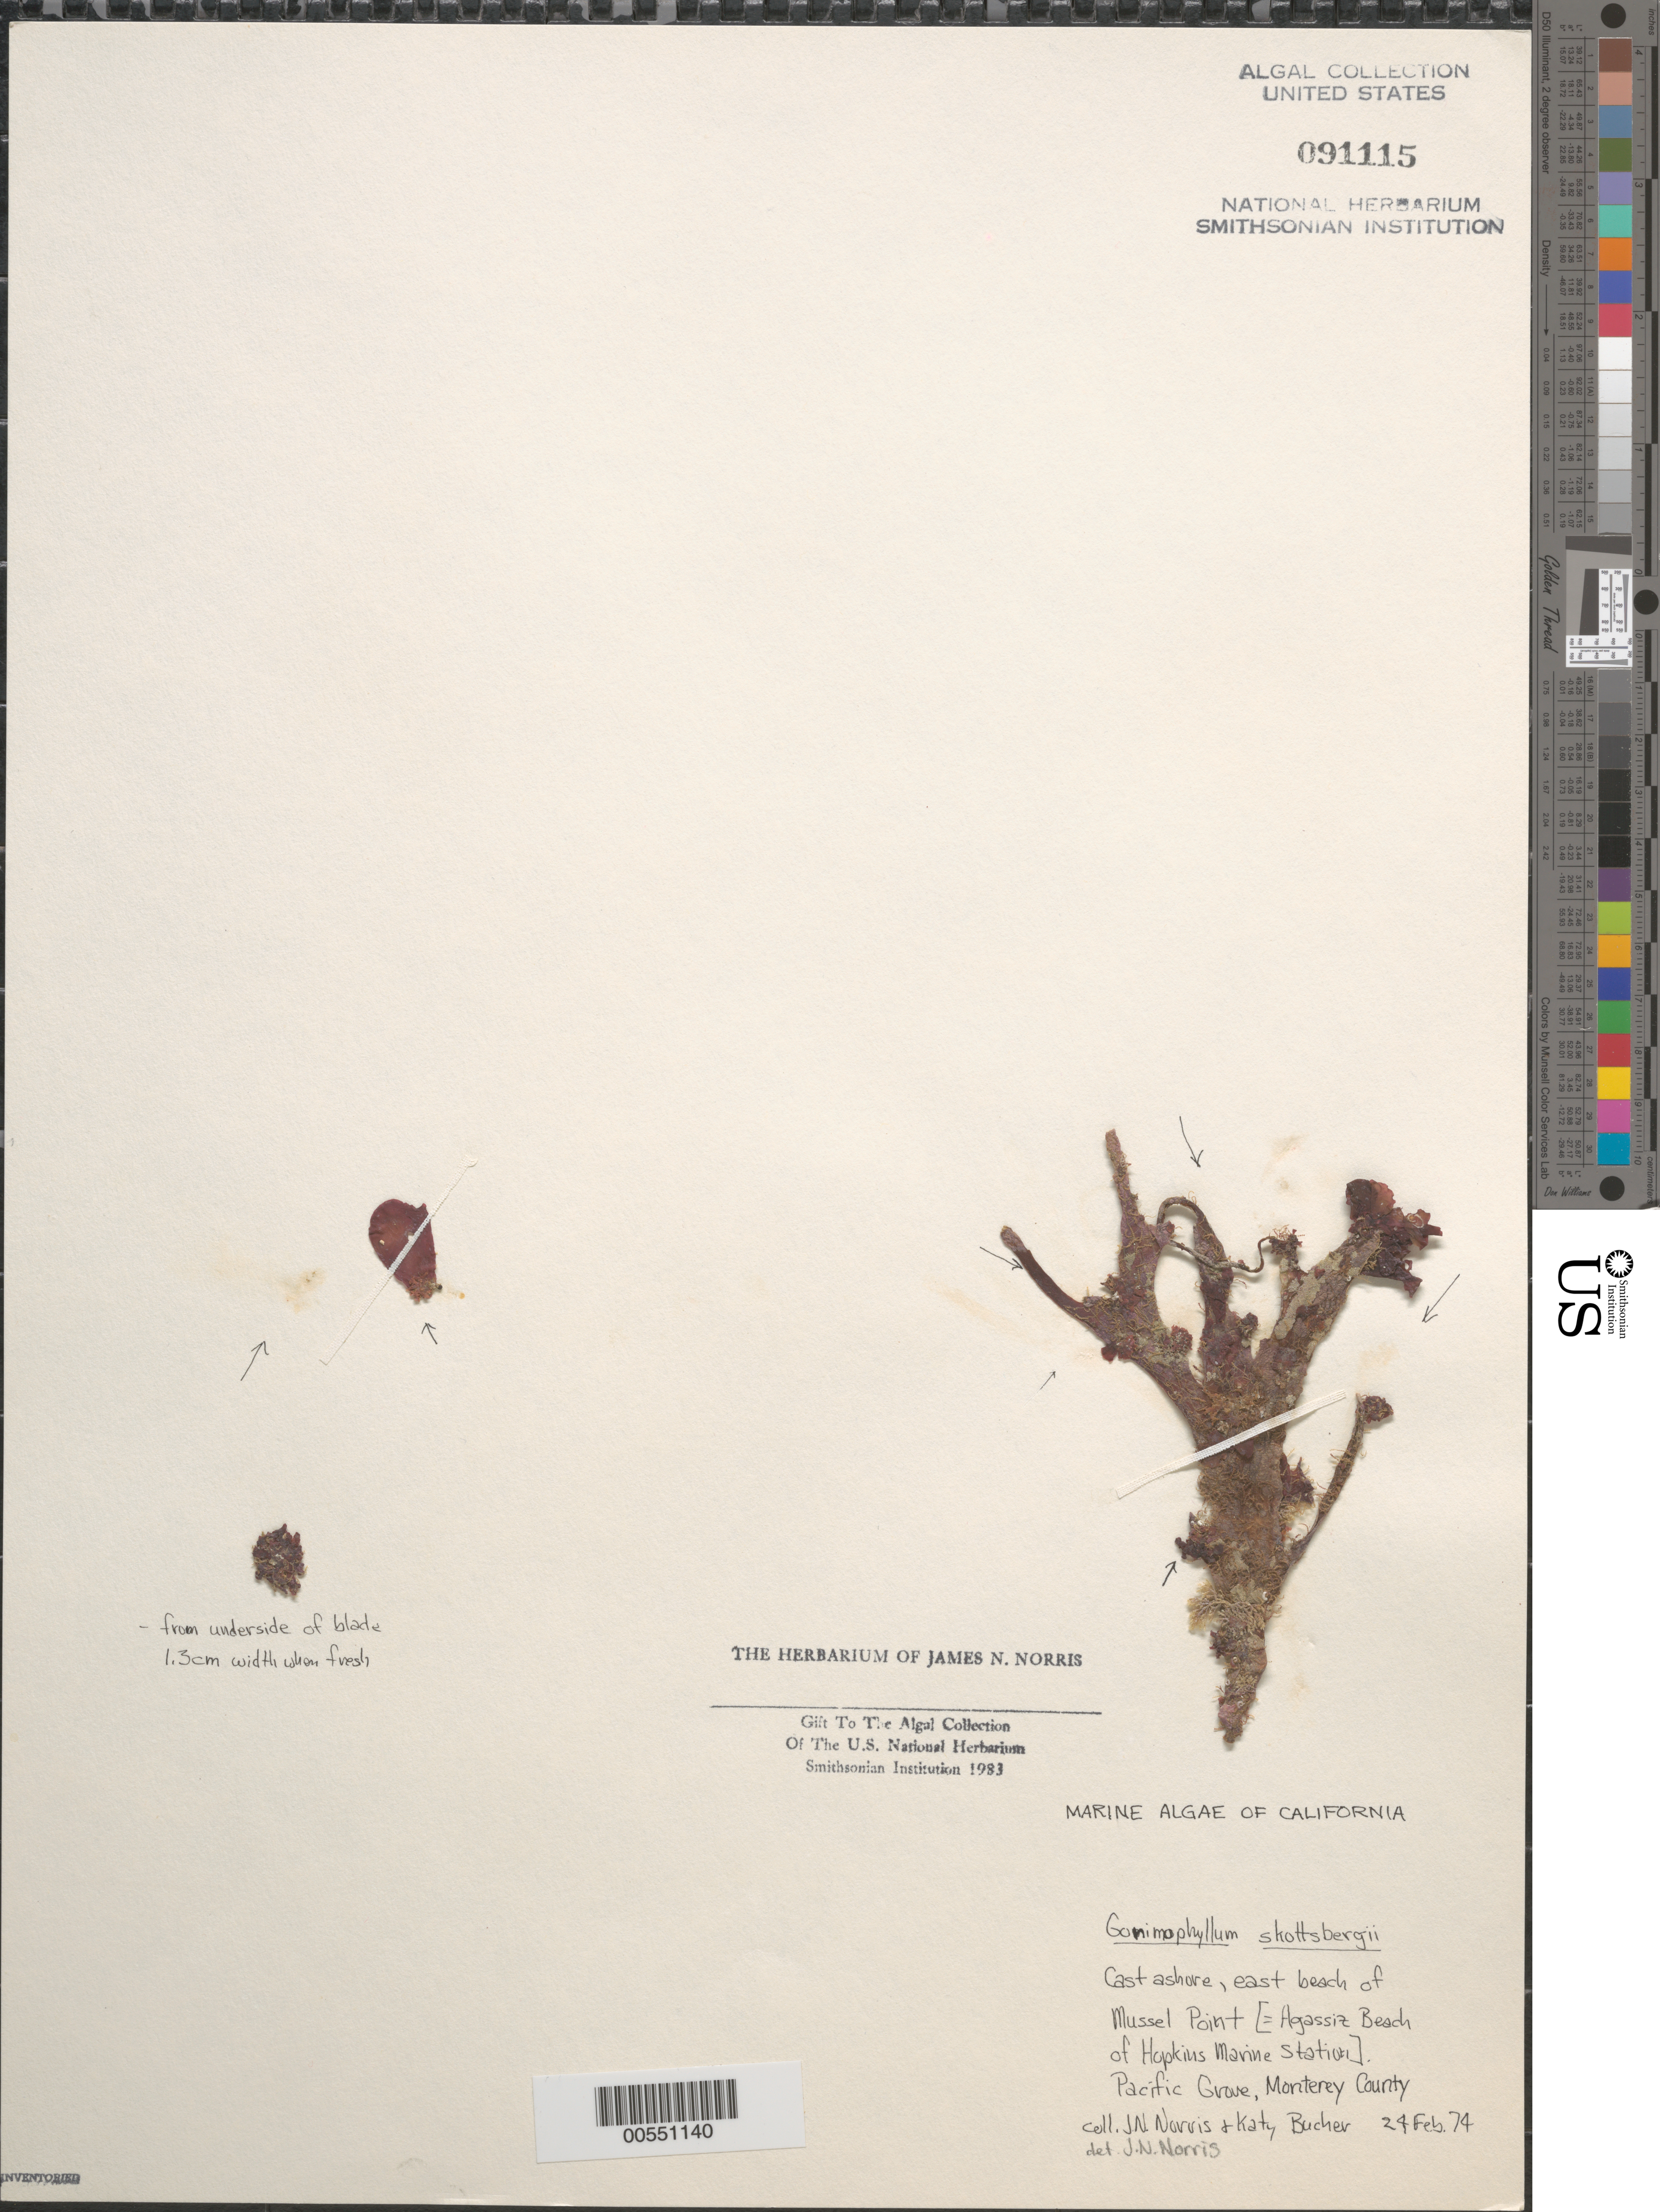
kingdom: Plantae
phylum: Rhodophyta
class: Florideophyceae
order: Ceramiales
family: Delesseriaceae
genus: Gonimophyllum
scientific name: Gonimophyllum skottsbergii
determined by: Norris, James N.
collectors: J. N. Norris & K. E. Bucher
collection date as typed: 24 Feb 1974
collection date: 1974-02-24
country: United States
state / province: California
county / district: Monterey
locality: Mussel Point, Pacific Grove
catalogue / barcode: US 91115